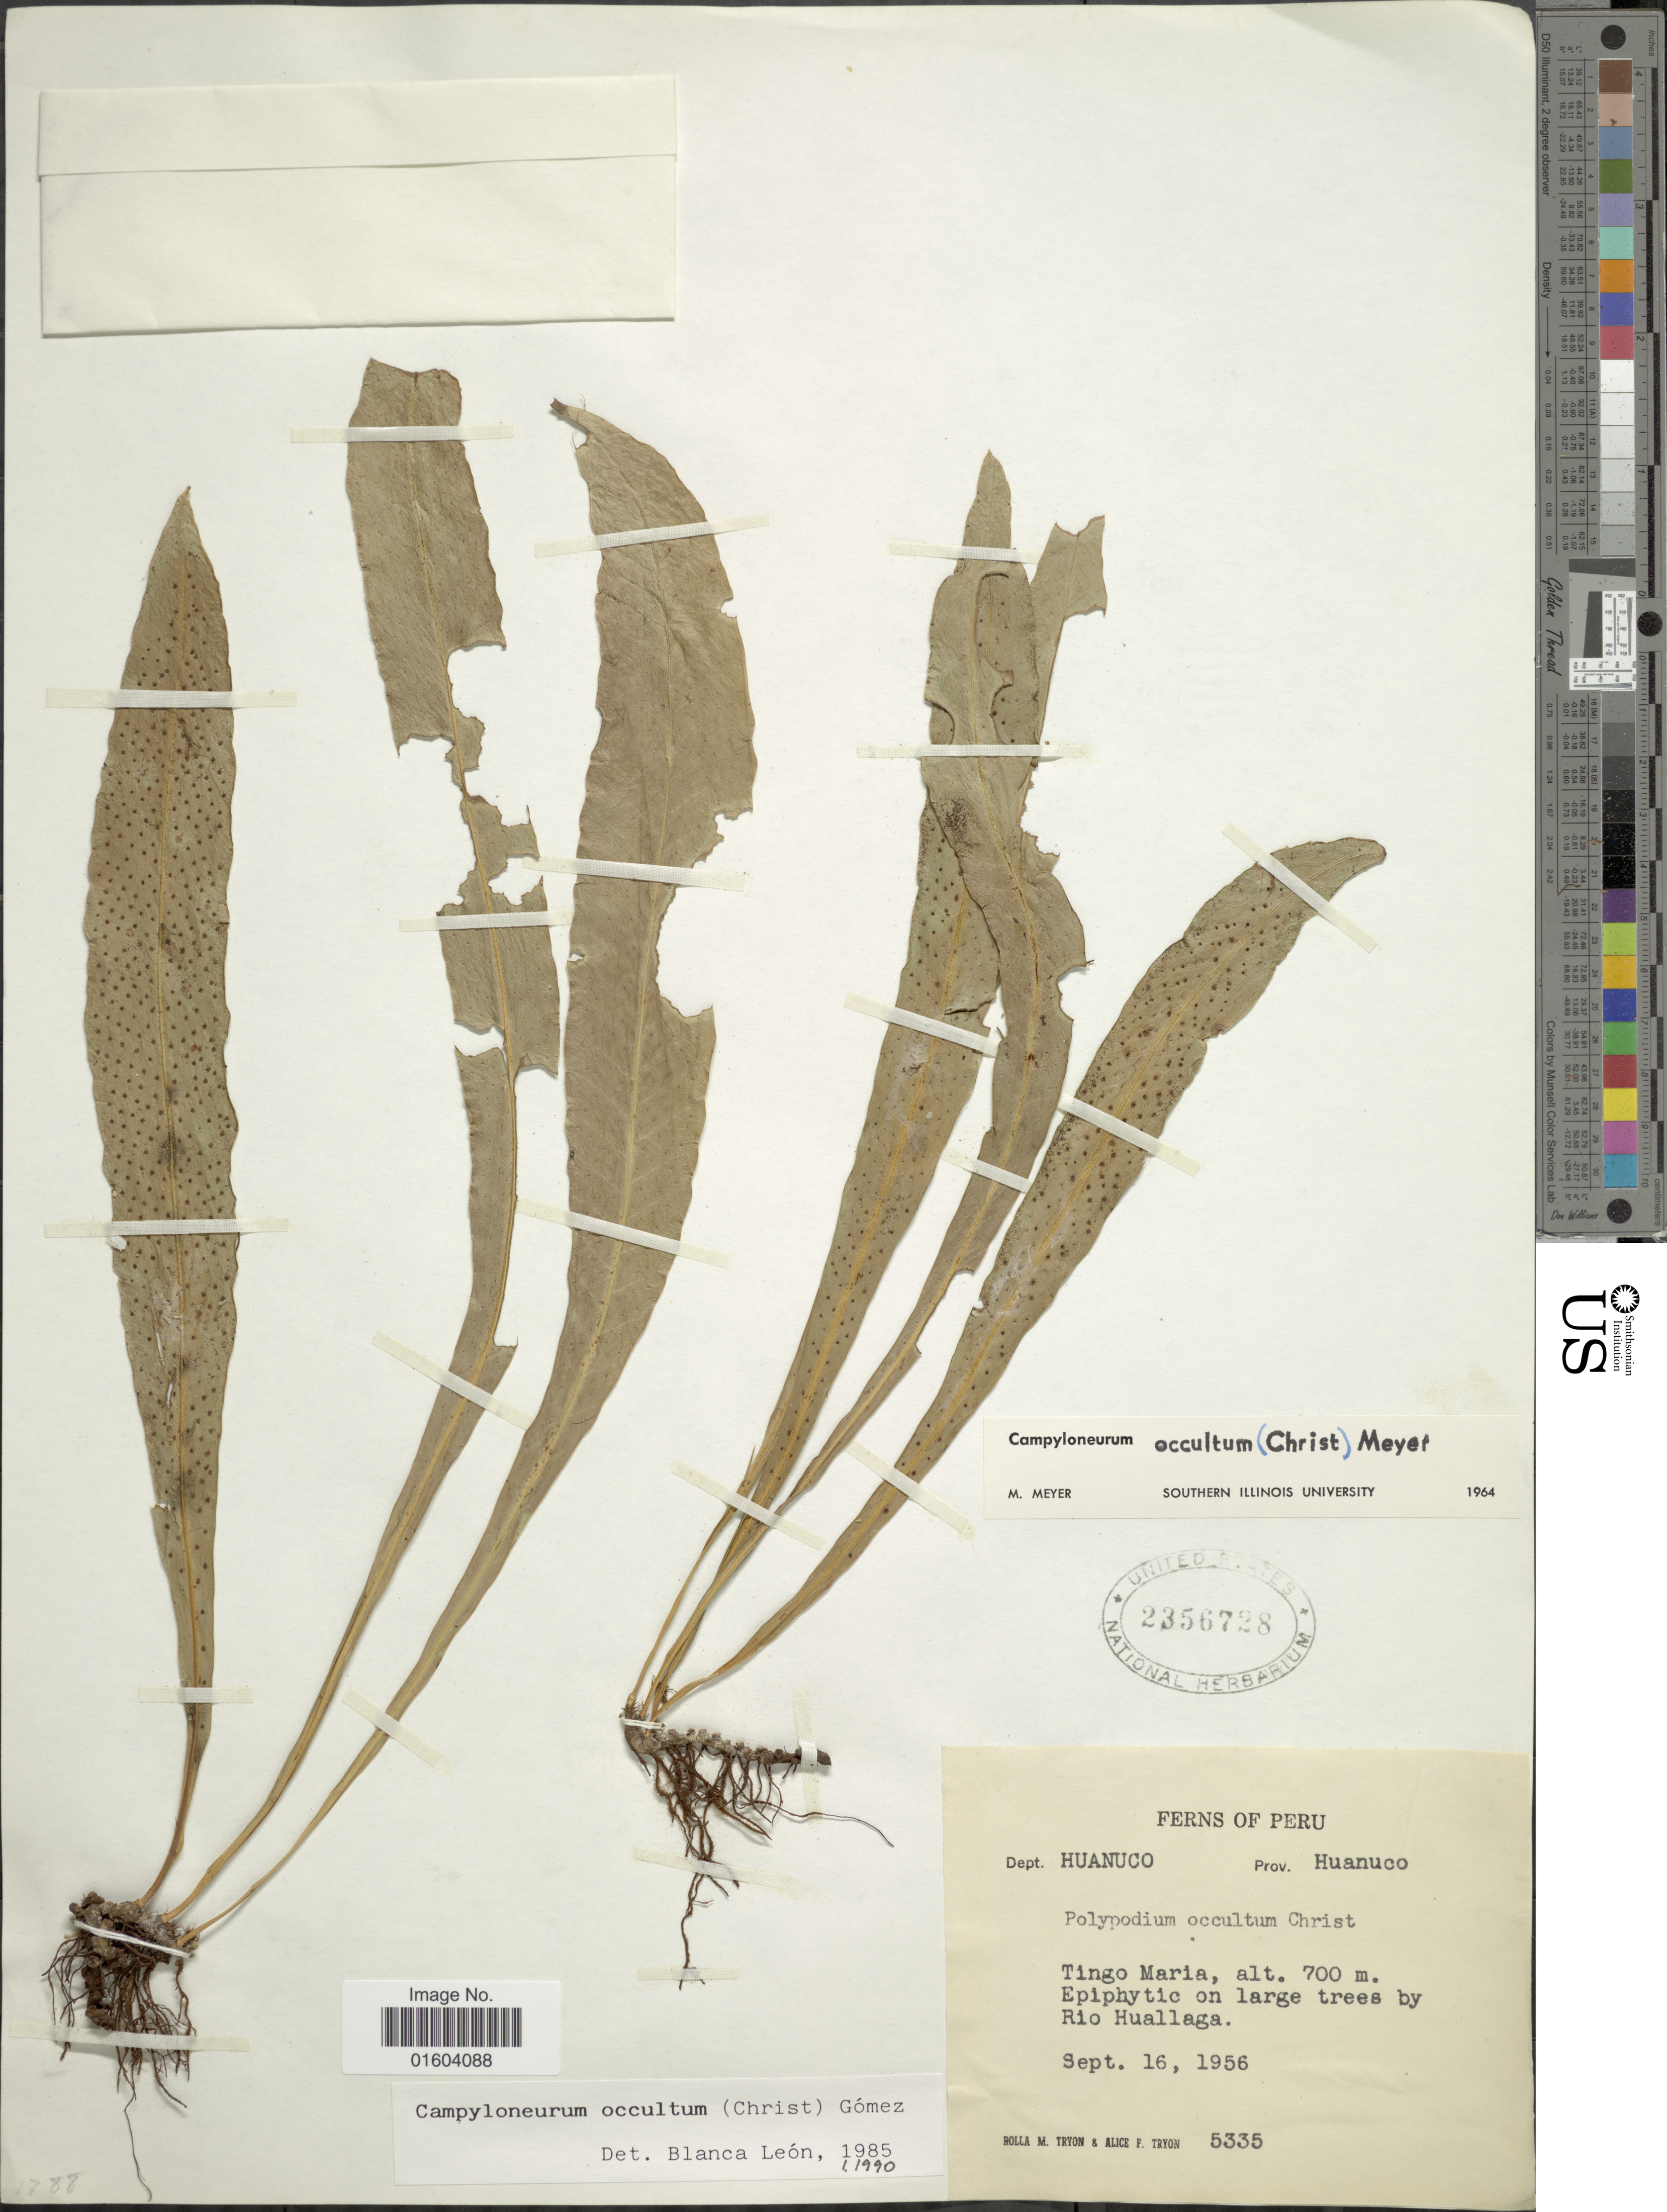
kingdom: Plantae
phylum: Tracheophyta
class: Polypodiopsida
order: Polypodiales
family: Polypodiaceae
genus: Campyloneurum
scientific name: Campyloneurum aphanophlebium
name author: (Kunze) T. Moore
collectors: R. M. Tryon & A. F. Tryon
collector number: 5335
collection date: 1956-09-16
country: Peru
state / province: Huánuco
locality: Peru, Dept.Huanuco, Prov. Huanuco, Tingo Maria. Rio Huallaga.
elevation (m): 700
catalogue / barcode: US 2356728